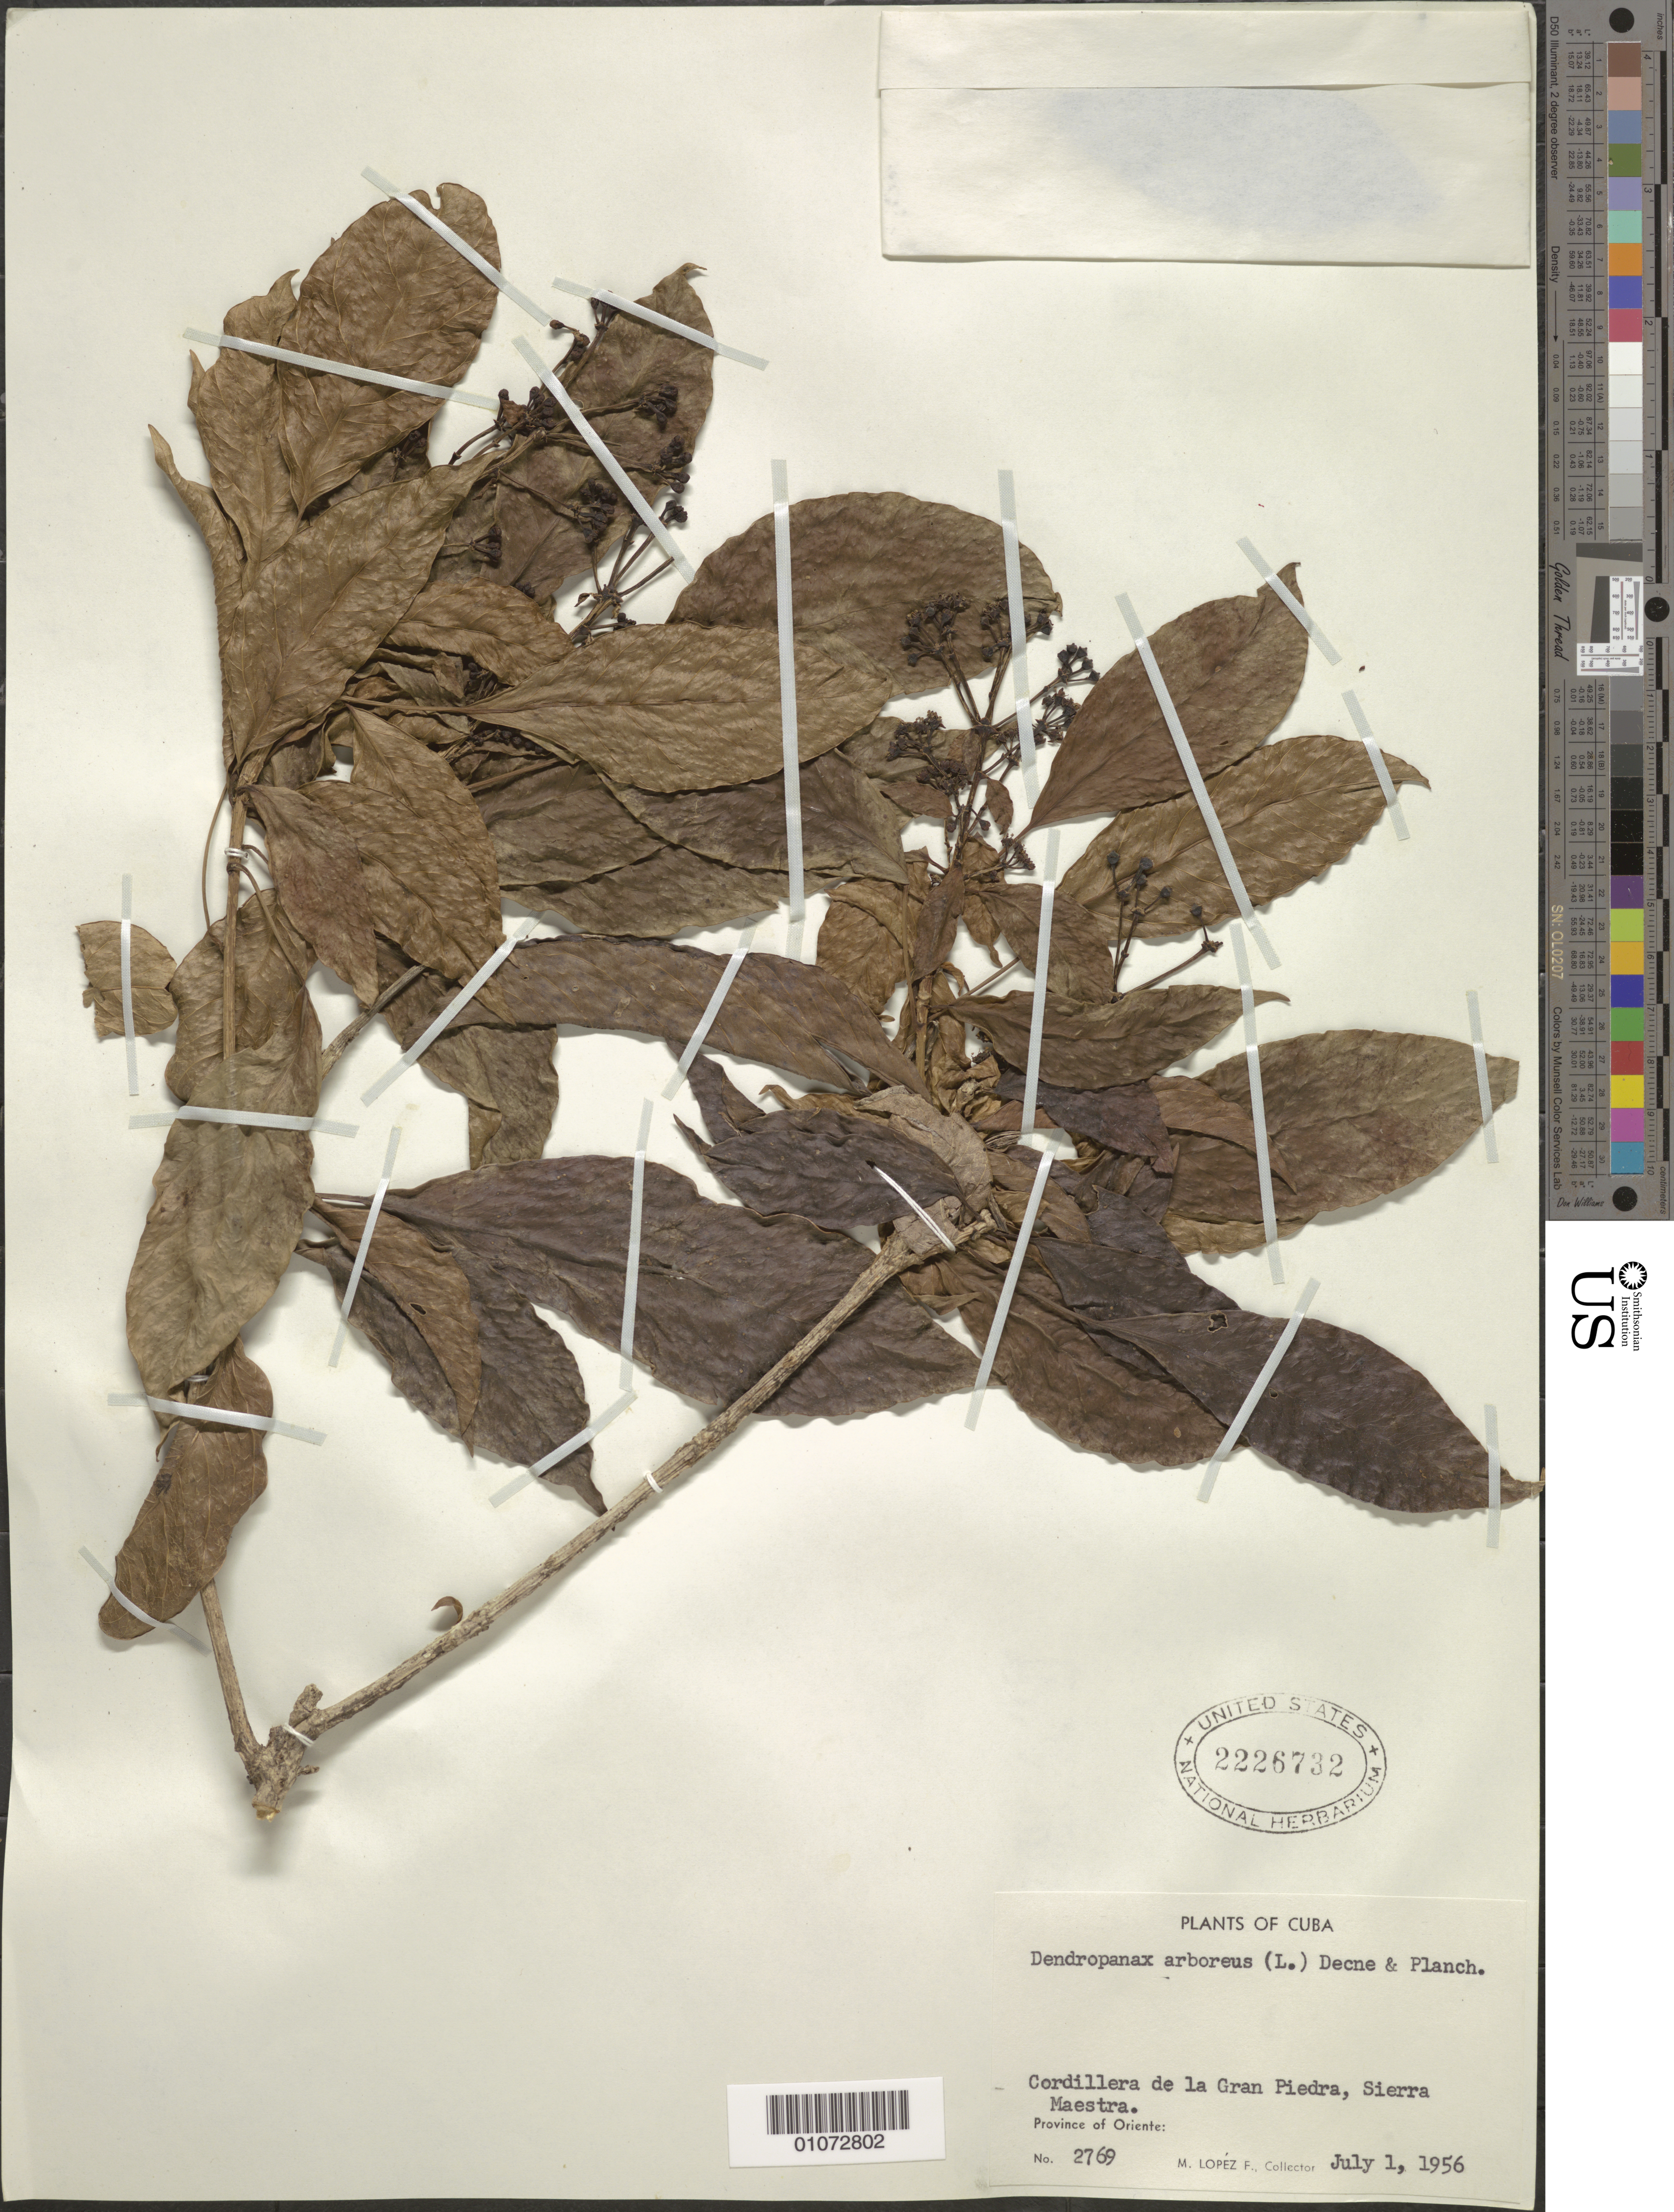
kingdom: Plantae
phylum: Tracheophyta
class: Magnoliopsida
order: Apiales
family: Araliaceae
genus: Dendropanax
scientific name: Dendropanax arboreus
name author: (L.) Decne. & Planch.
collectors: M. López Figueiras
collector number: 2769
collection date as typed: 01 Jul 1956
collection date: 1956-07-01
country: Cuba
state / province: Oriente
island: Cuba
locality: Cordillera de la Gran Piedra, Sierra Maestra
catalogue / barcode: US 2226732